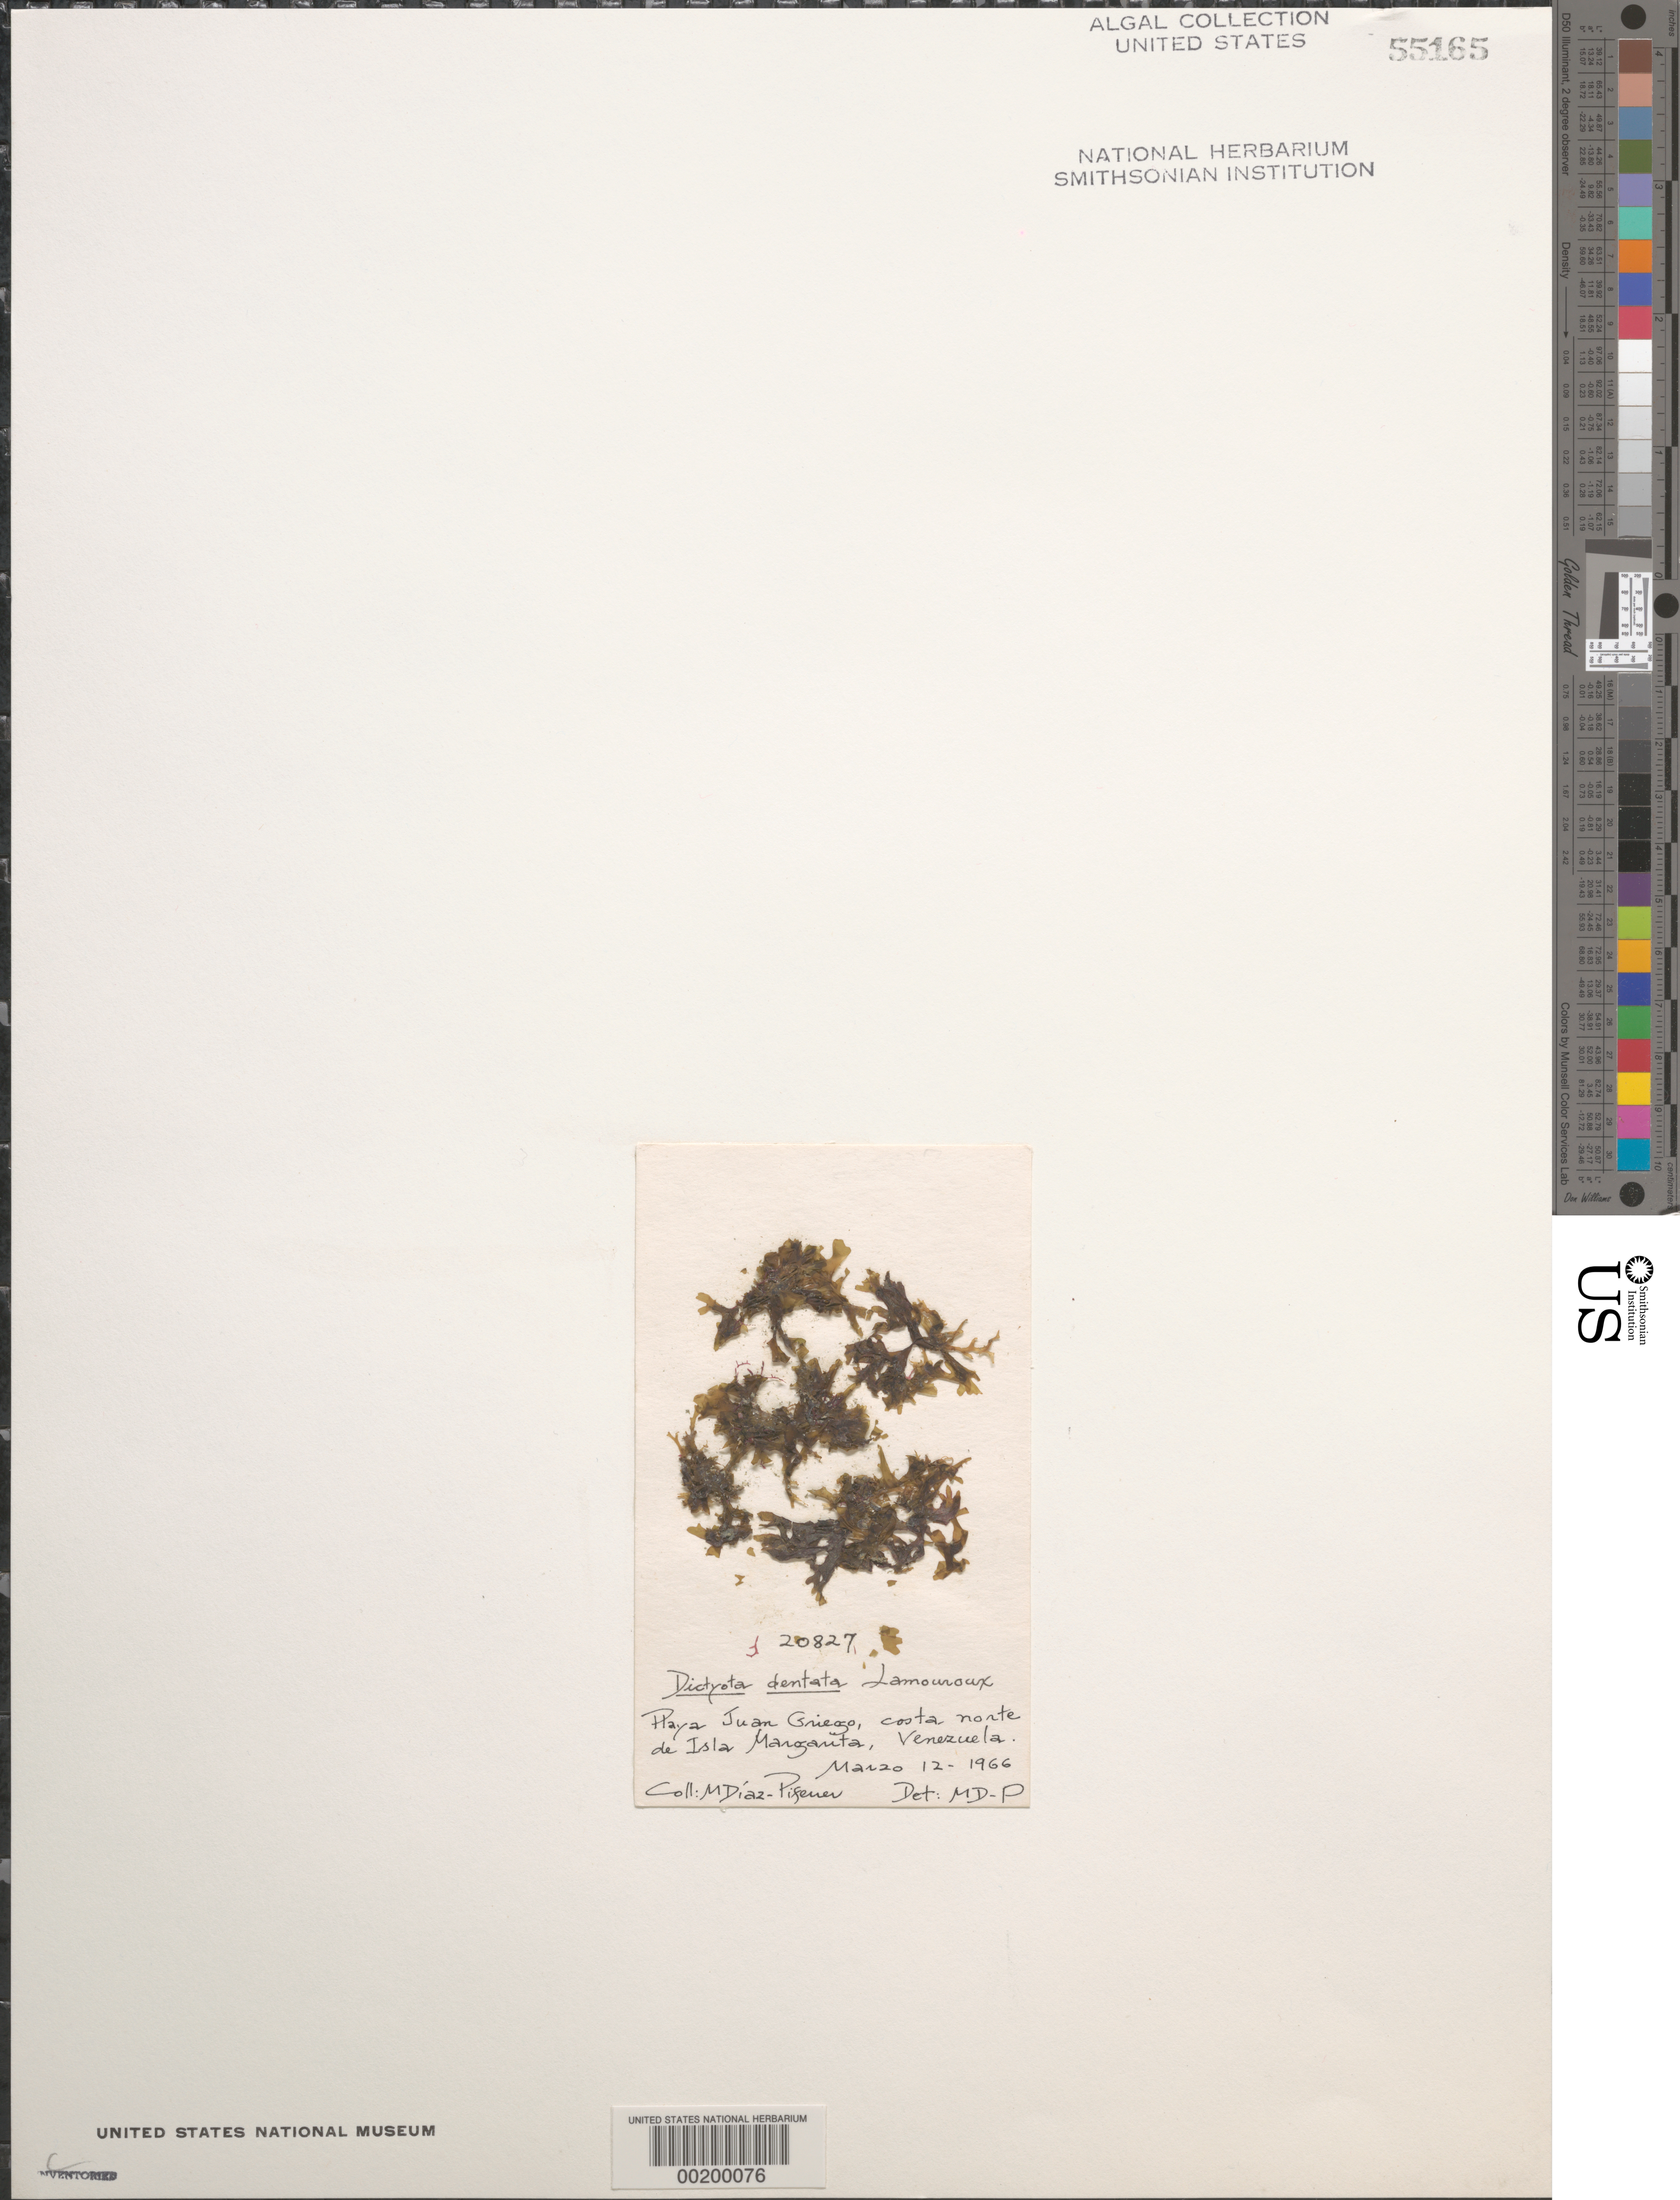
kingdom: Chromista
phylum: Ochrophyta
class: Phaeophyceae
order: Dictyotales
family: Dictyotaceae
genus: Dictyota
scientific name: Dictyota mertensii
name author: (C. Mart.) Kütz.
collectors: M. Diaz-Piferrer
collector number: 20827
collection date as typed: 12 Mar 1966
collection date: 1966-03-12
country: Venezuela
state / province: Nueva Esparta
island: Margarita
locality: Playa Juan Griego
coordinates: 11 N, 64 W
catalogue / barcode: US 55165